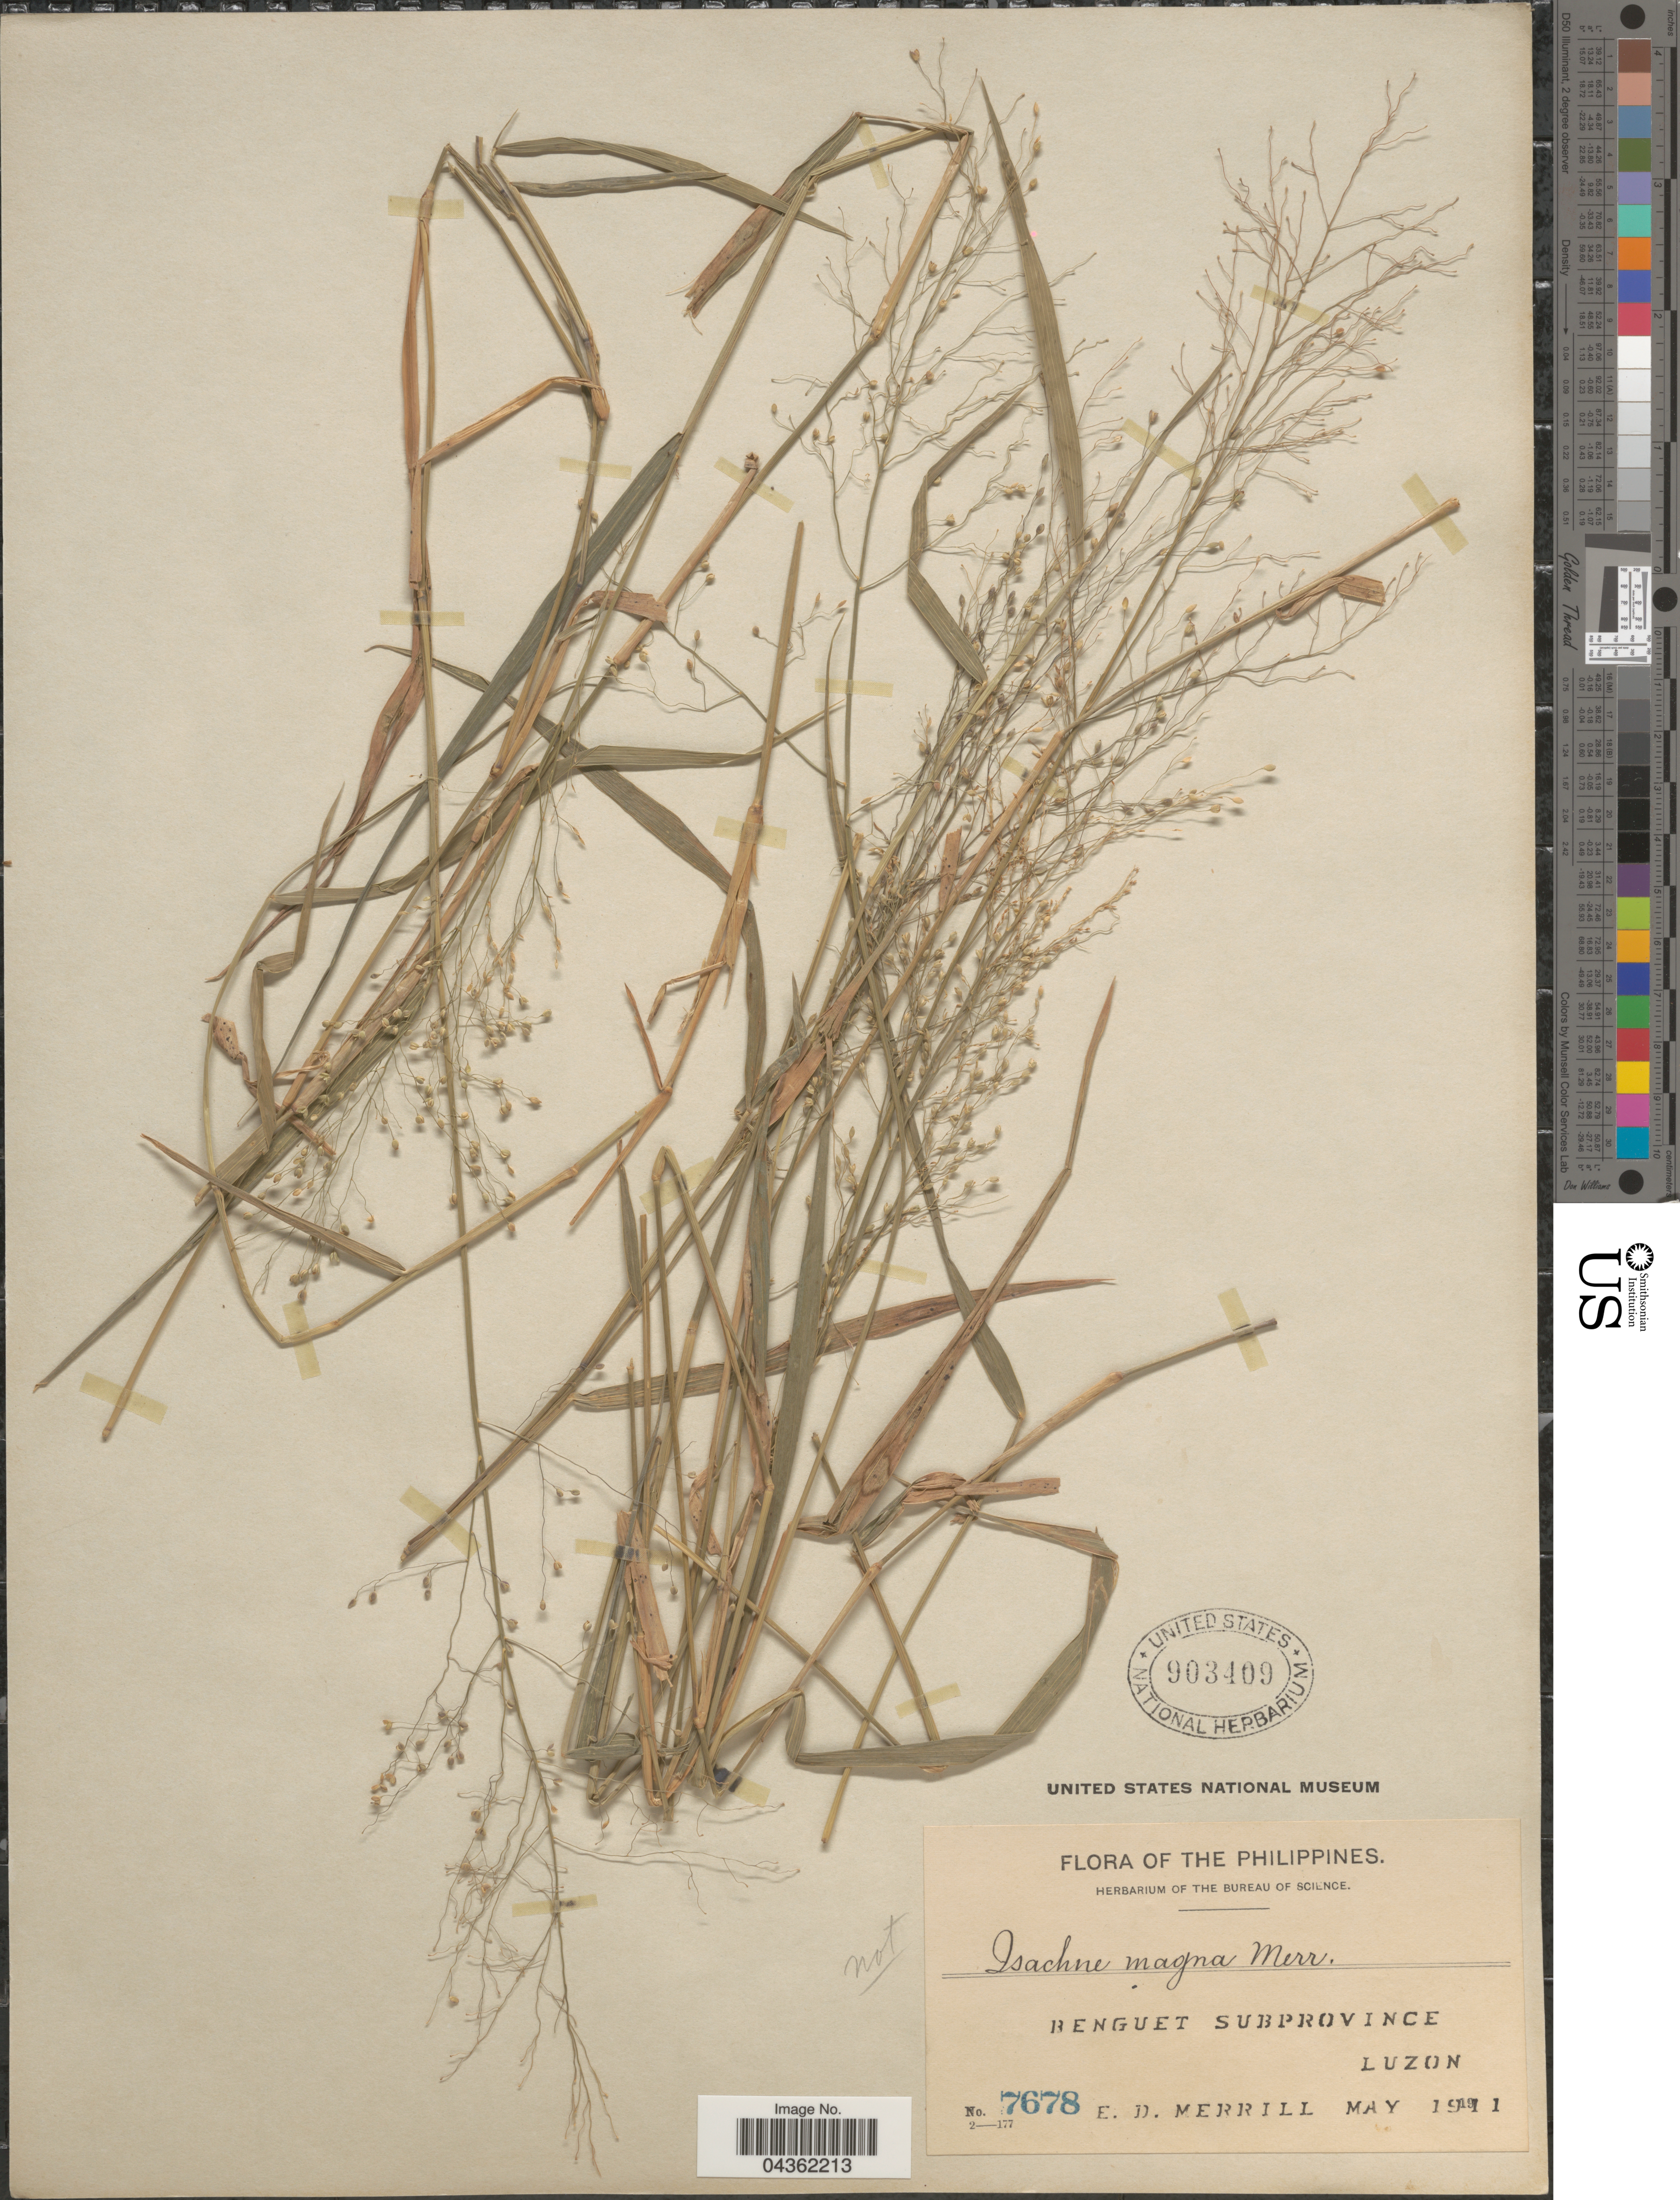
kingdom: Plantae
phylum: Tracheophyta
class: Liliopsida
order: Poales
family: Poaceae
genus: Isachne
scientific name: Isachne clarkei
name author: Hook. f.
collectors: E. D. Merrill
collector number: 7678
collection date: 1911-05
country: Philippines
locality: Benguet Subprovince, Luzon.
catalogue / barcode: US 903409